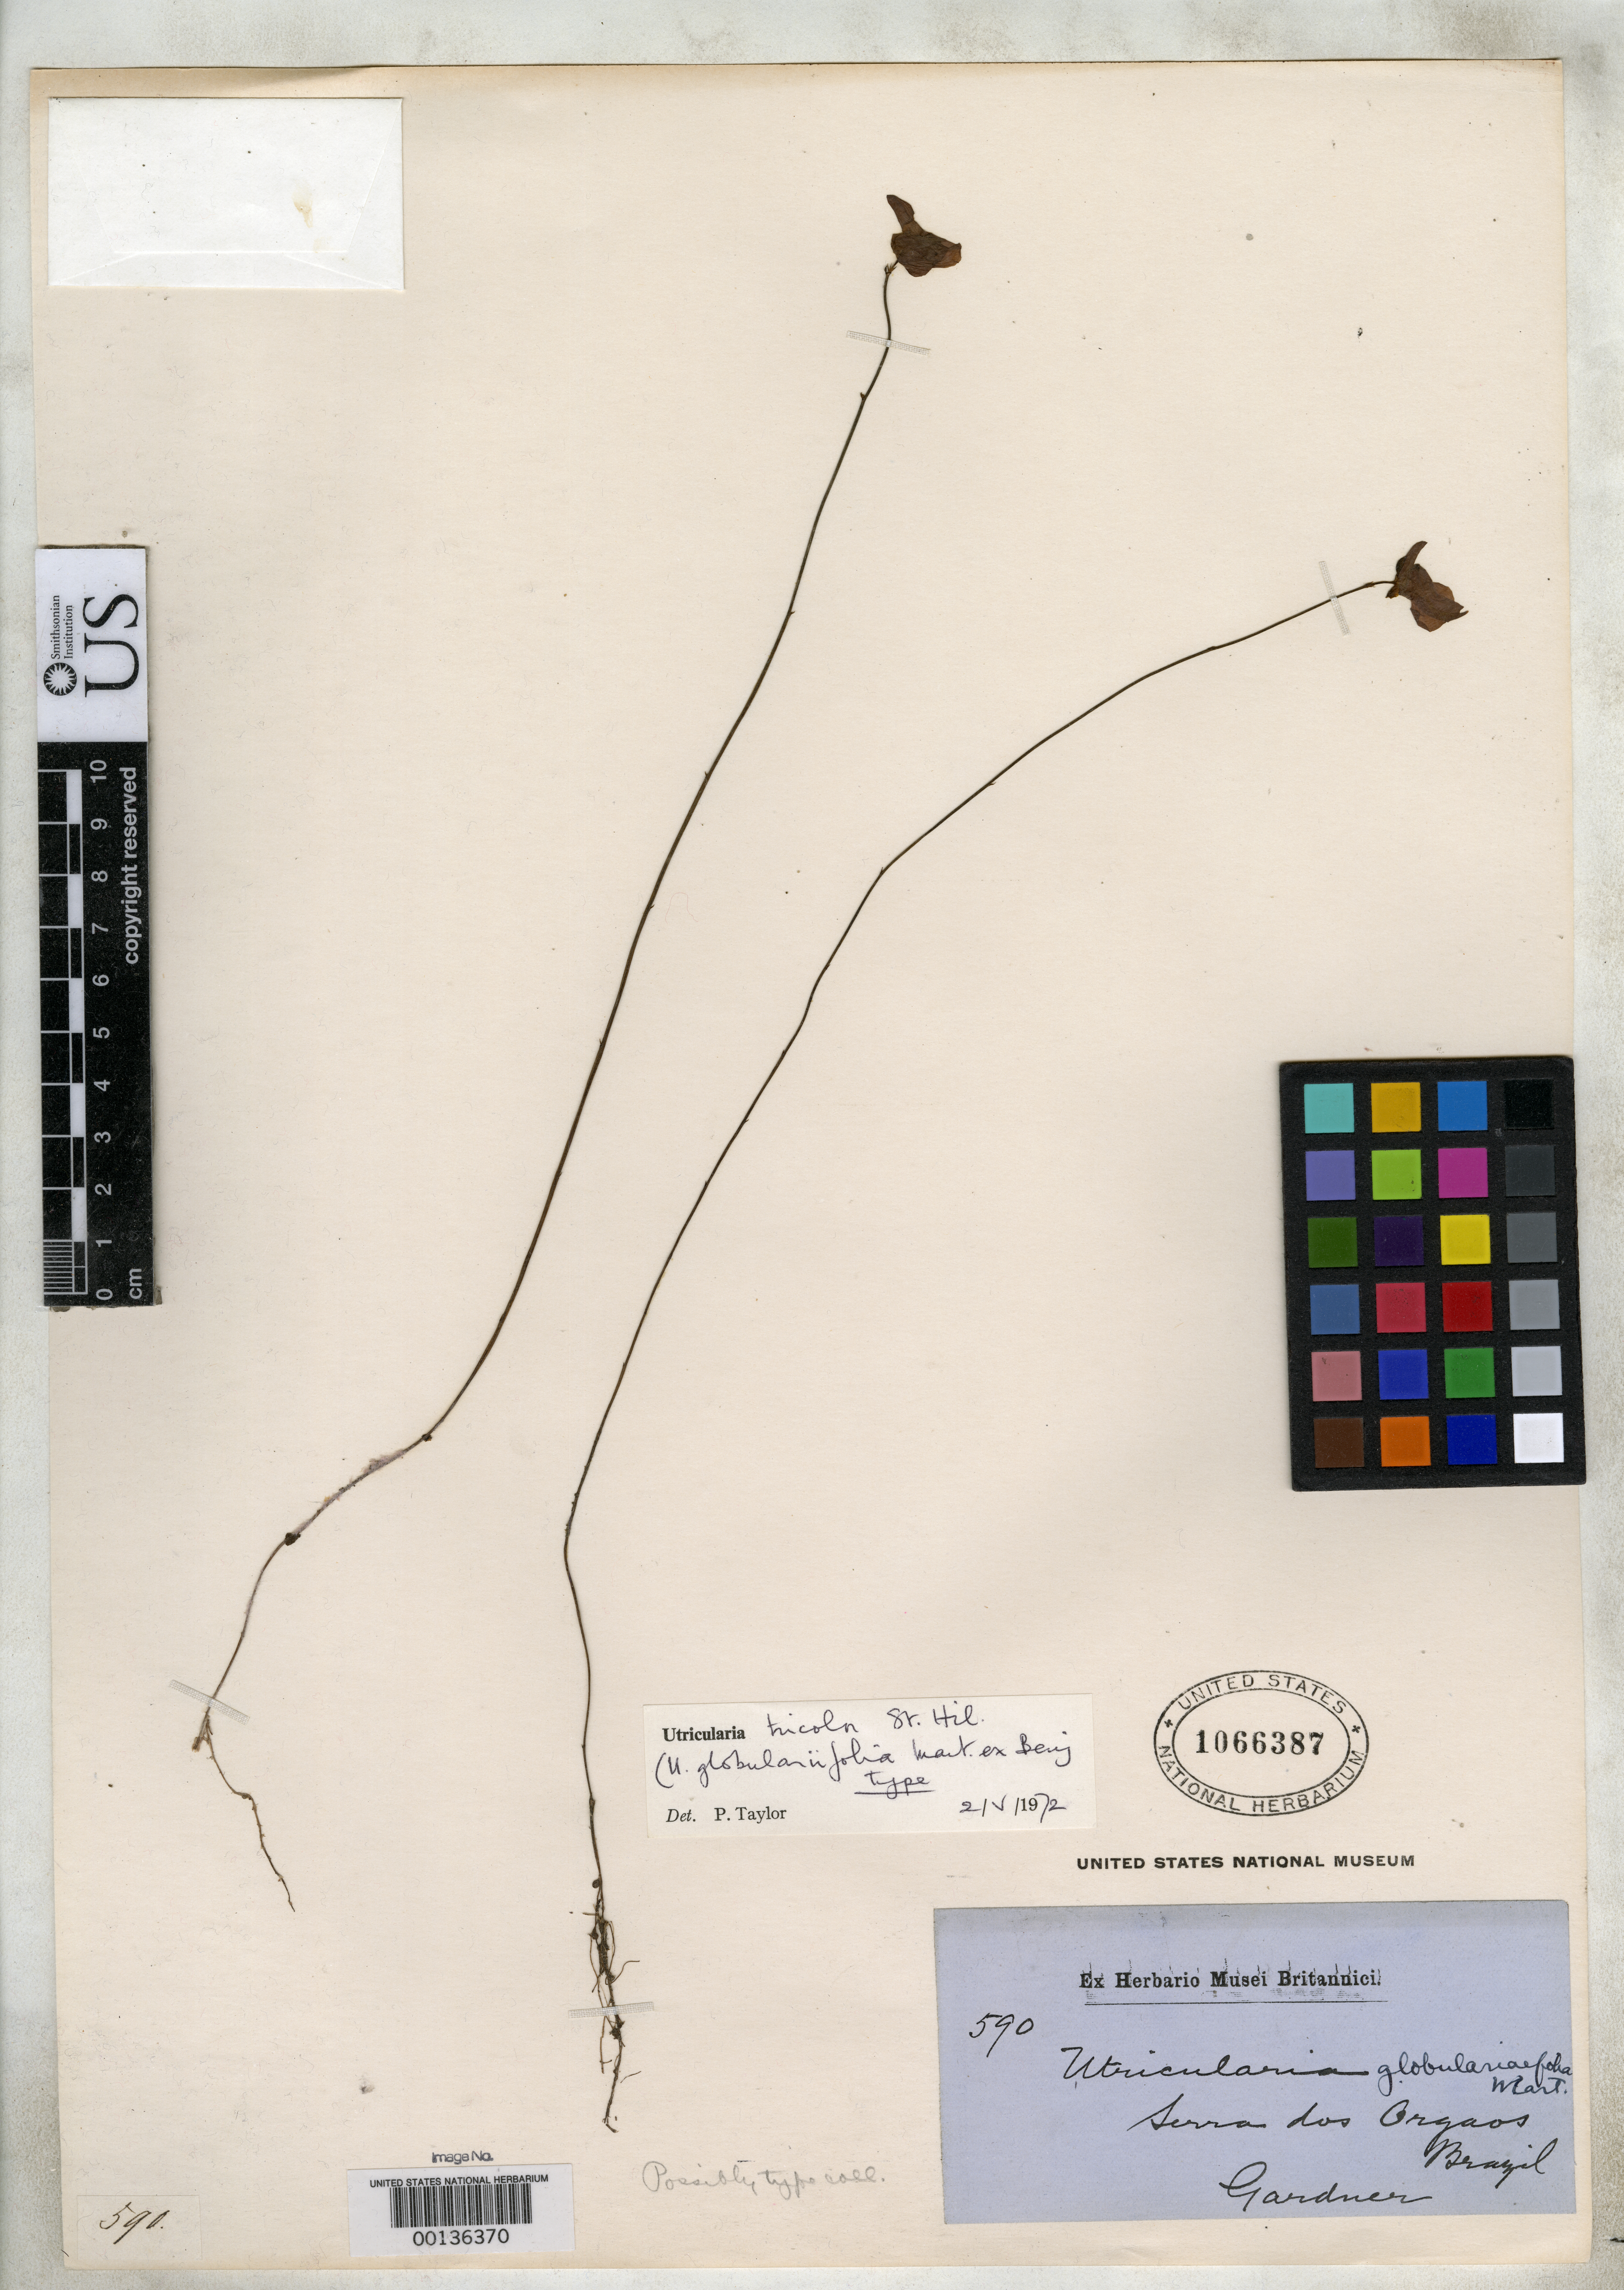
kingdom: Plantae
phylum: Tracheophyta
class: Magnoliopsida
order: Lamiales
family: Lentibulariaceae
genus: Utricularia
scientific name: Utricularia globulariaefolia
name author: Mart. ex Benjamin in Mart.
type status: Isosyntype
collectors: G. Gardner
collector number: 590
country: Brazil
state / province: Rio de Janeiro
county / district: Sebastianopolitana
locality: Serra dos Orgaos.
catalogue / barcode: US 1066387